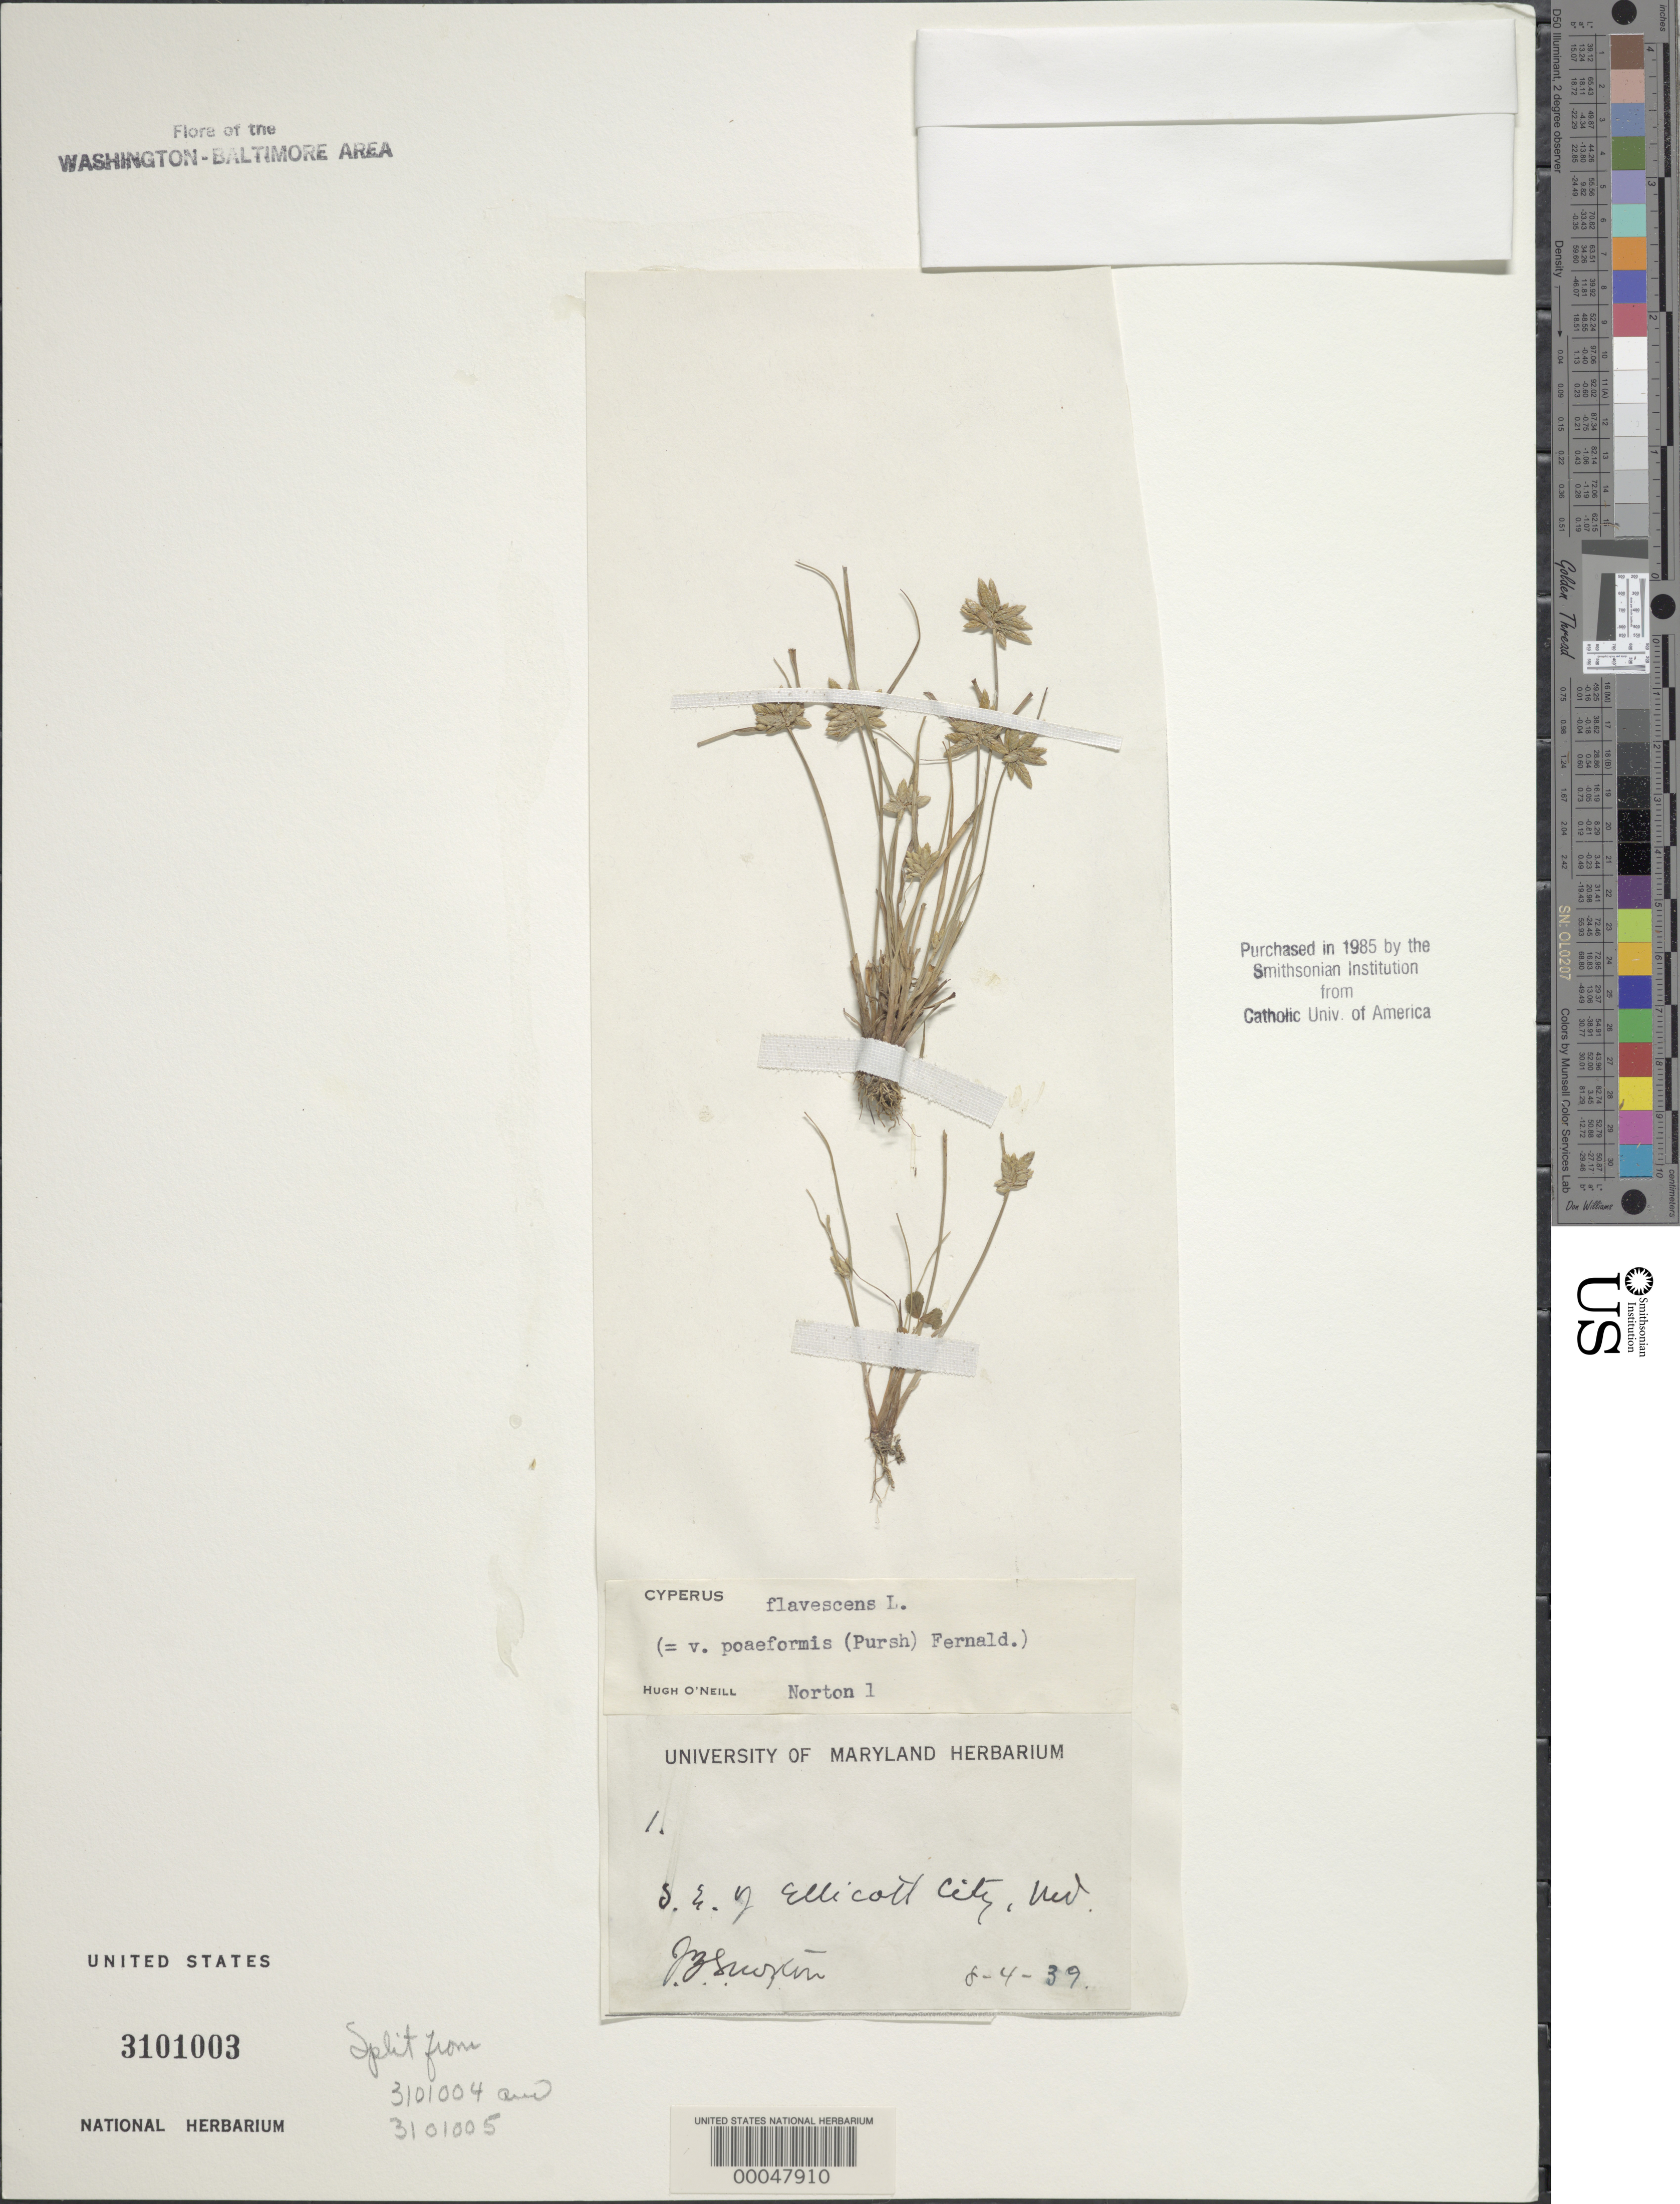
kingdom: Plantae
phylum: Tracheophyta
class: Liliopsida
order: Poales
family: Cyperaceae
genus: Cyperus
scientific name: Cyperus flavescens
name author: L.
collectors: J. B. S. Norton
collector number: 1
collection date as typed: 08 Apr 1939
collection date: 1939-04-08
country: United States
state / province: Maryland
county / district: Howard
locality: SE of Ellicot City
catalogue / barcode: US 3101003